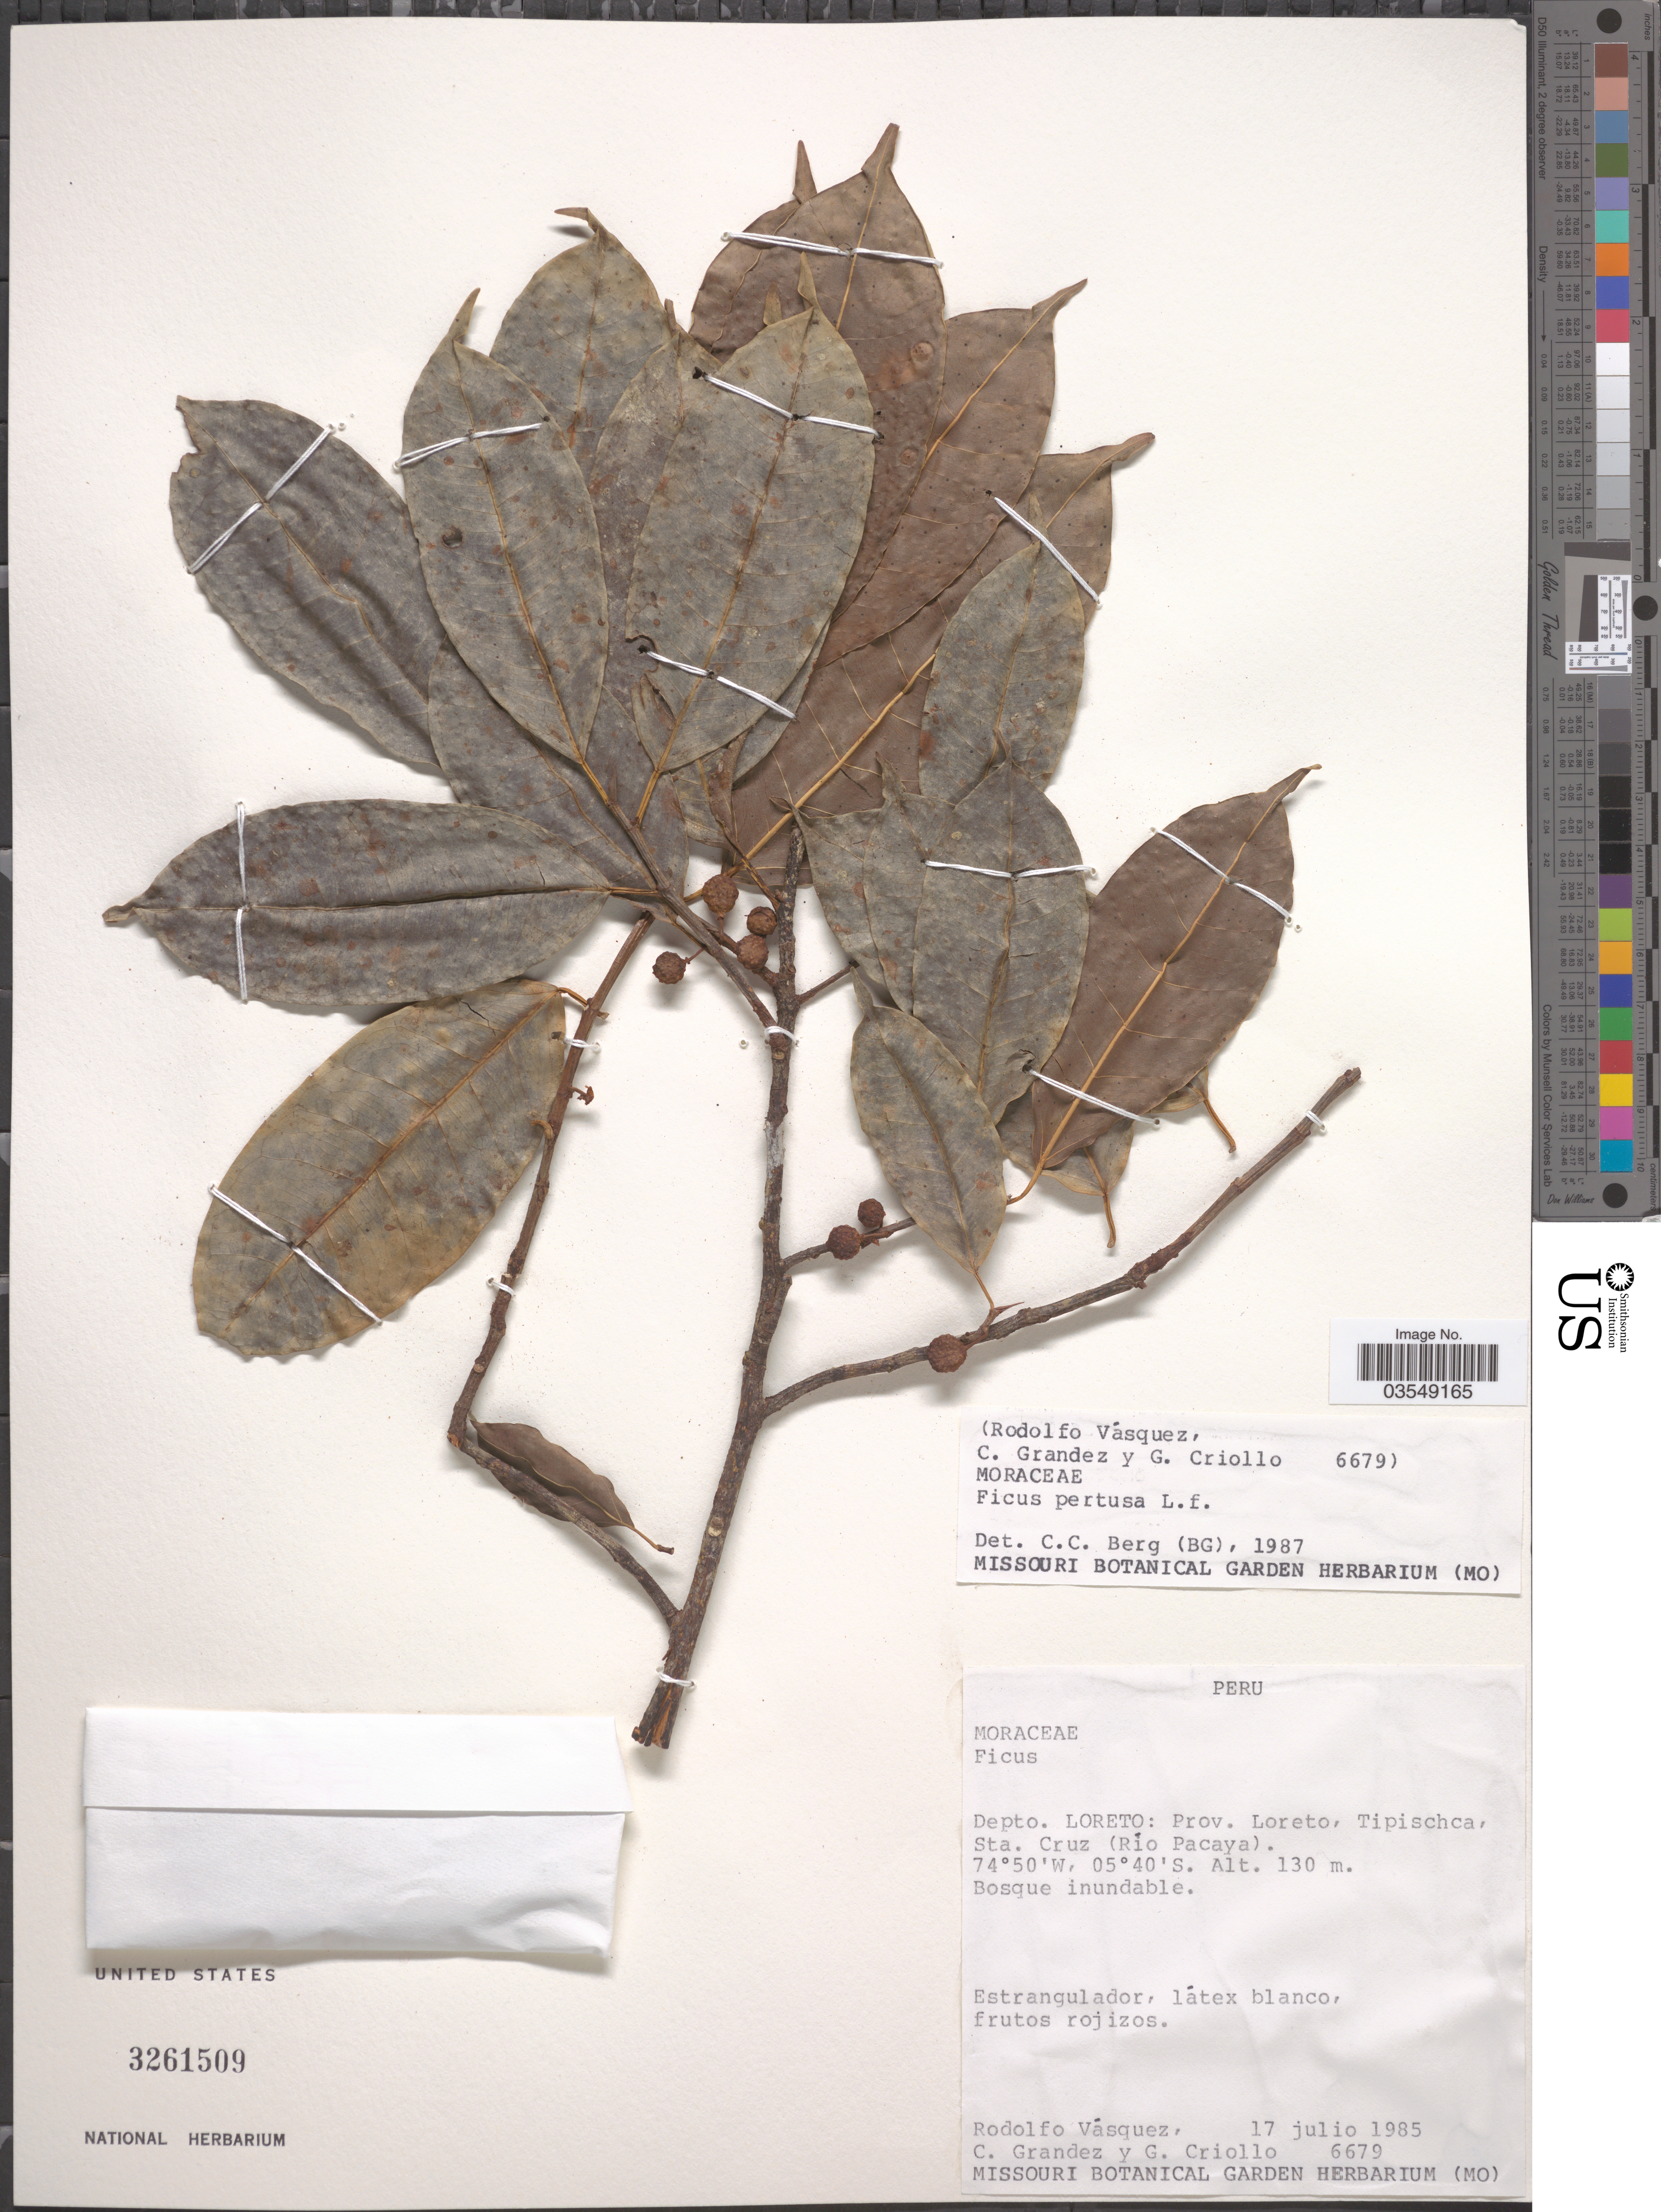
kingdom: Plantae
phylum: Tracheophyta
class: Magnoliopsida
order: Rosales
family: Moraceae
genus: Ficus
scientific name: Ficus pertusa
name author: L. f.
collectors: R. Vásquez, C. Grández & G. Criollo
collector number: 6679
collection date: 1985-07-17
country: Peru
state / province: Loreto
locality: Depto. Loreto: Prov. Loreto, Tipischca, Sta. Cruz (Río Pacaya).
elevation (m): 130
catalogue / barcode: US 3261509